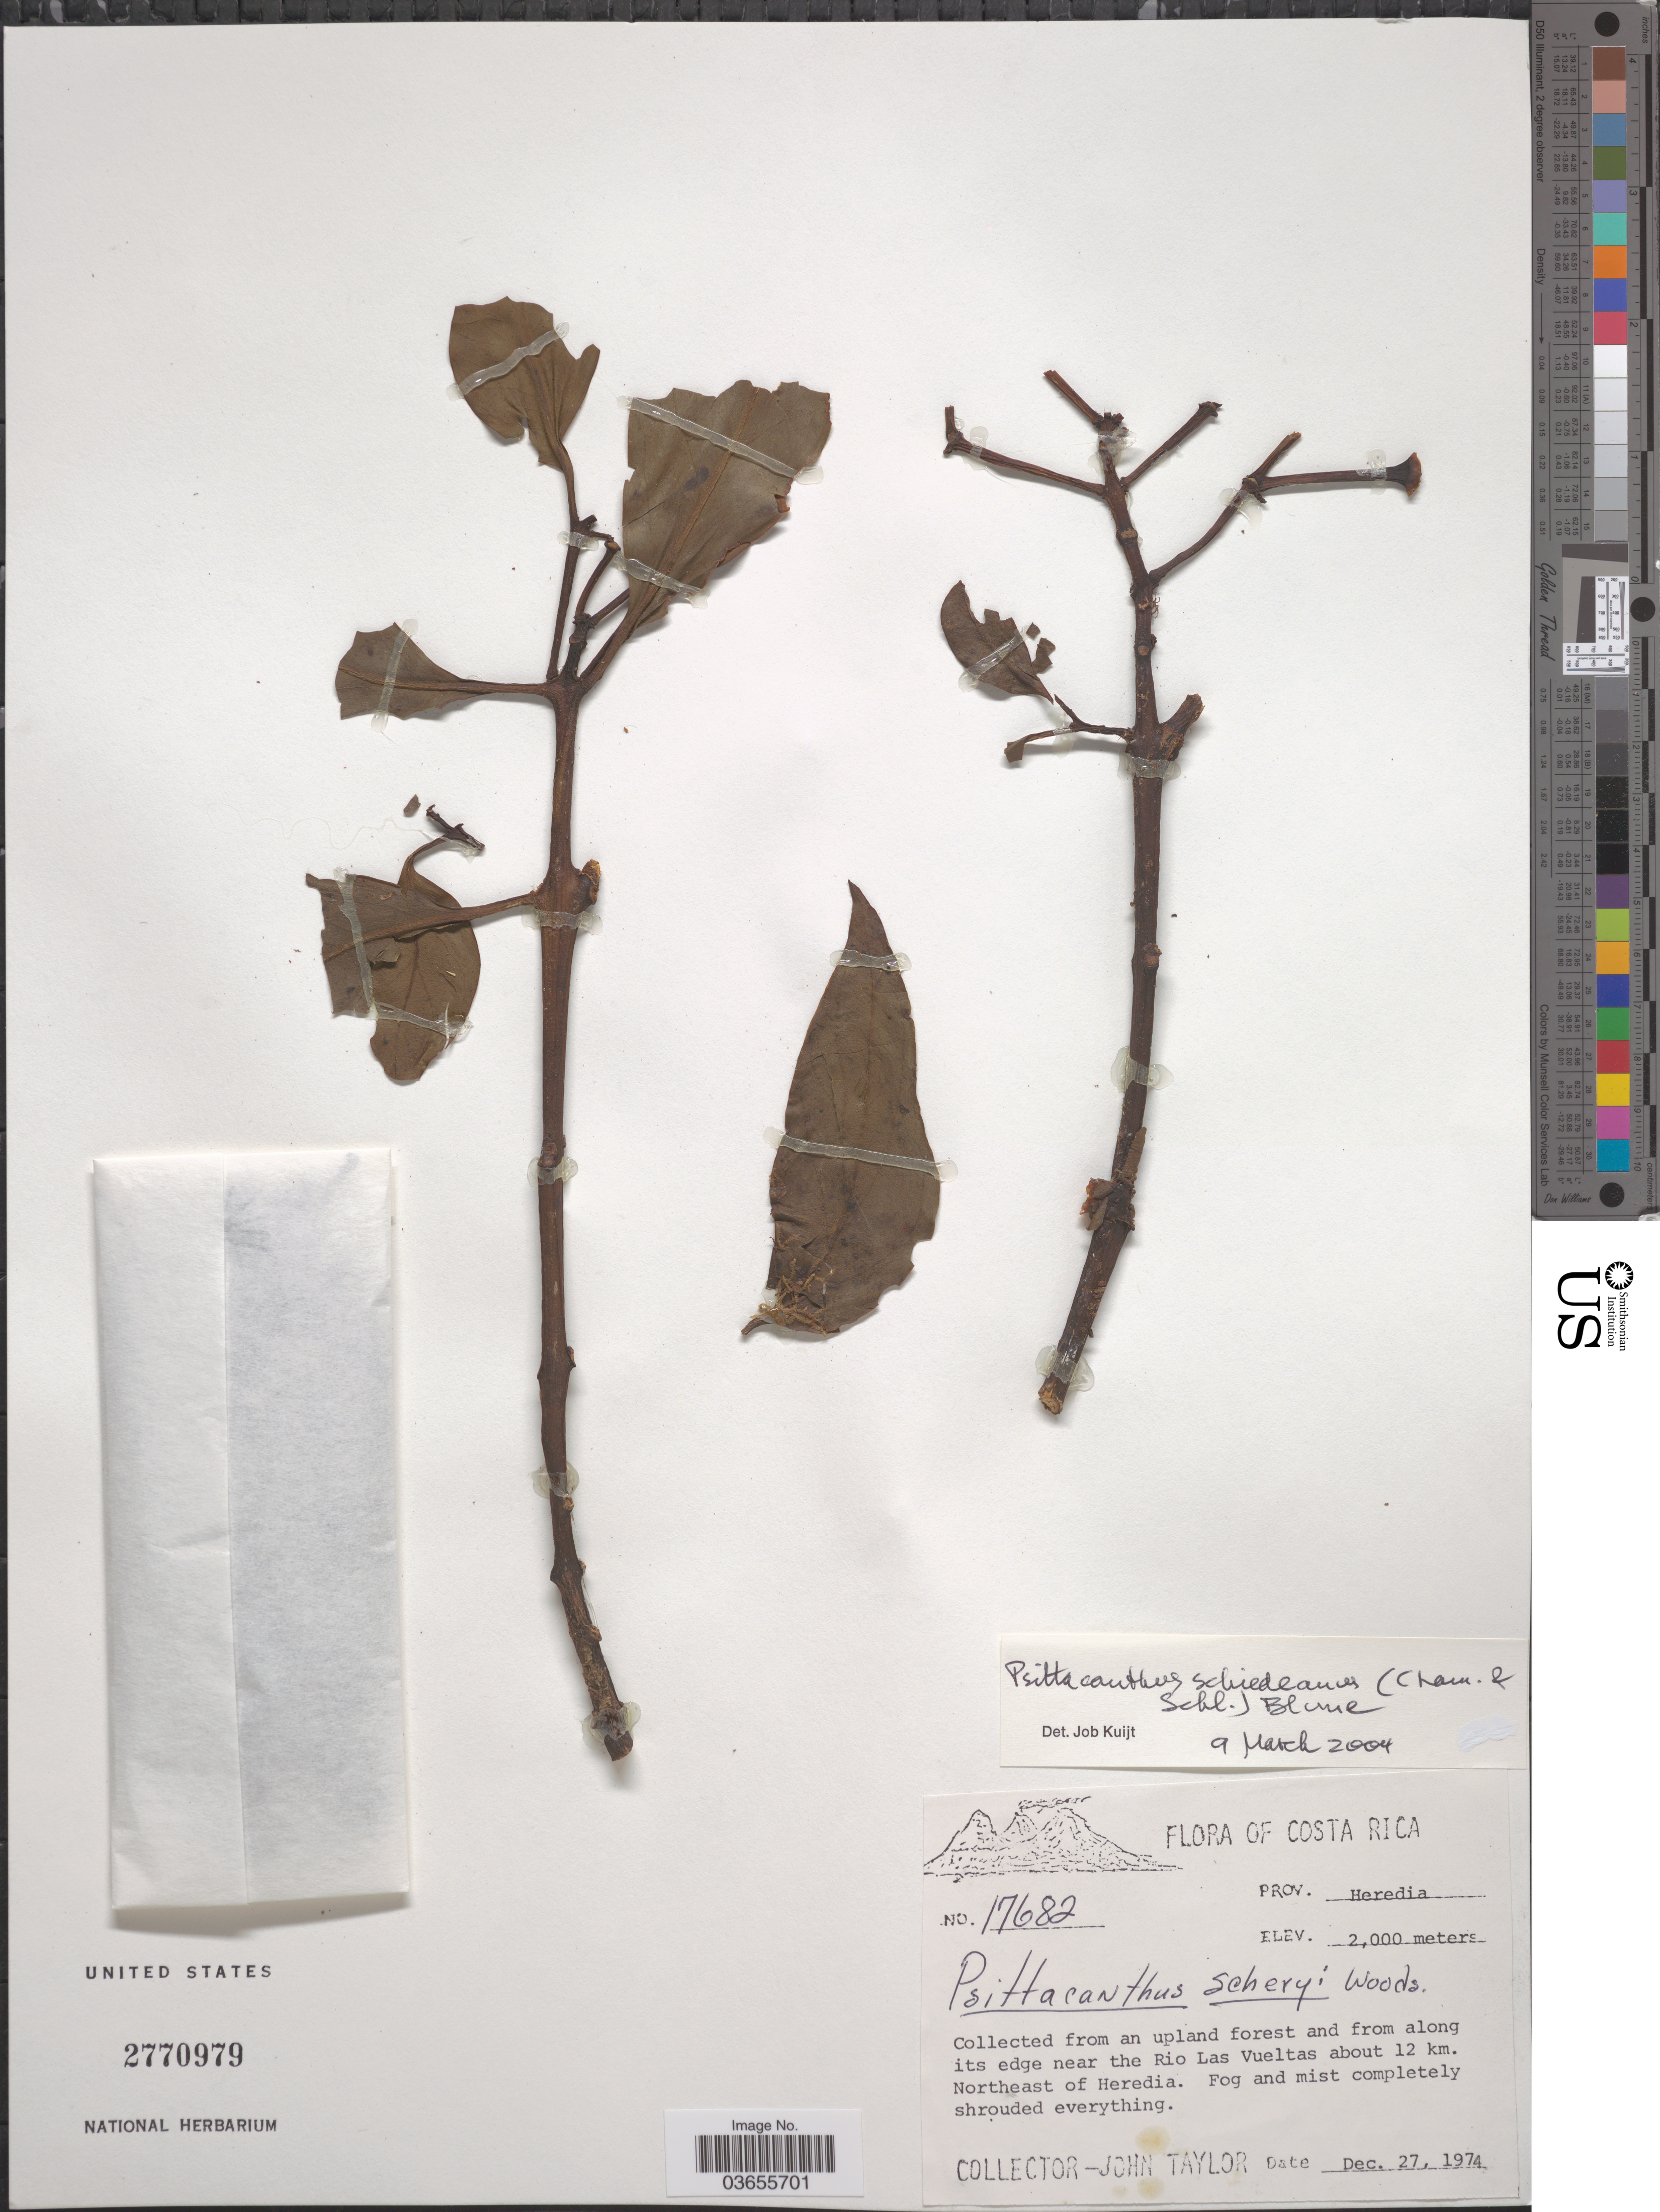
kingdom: Plantae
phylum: Tracheophyta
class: Magnoliopsida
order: Santalales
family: Loranthaceae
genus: Psittacanthus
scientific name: Psittacanthus schiedeanus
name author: (Schltdl. & Cham.) Blume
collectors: J. Taylor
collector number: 17682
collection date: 1974-12-27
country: Costa Rica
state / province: Heredia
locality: Upland forest and from along its edge near the Rio Las Vueltas about 12 km. Northeast of Heredia.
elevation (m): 2000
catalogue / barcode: US 2770979